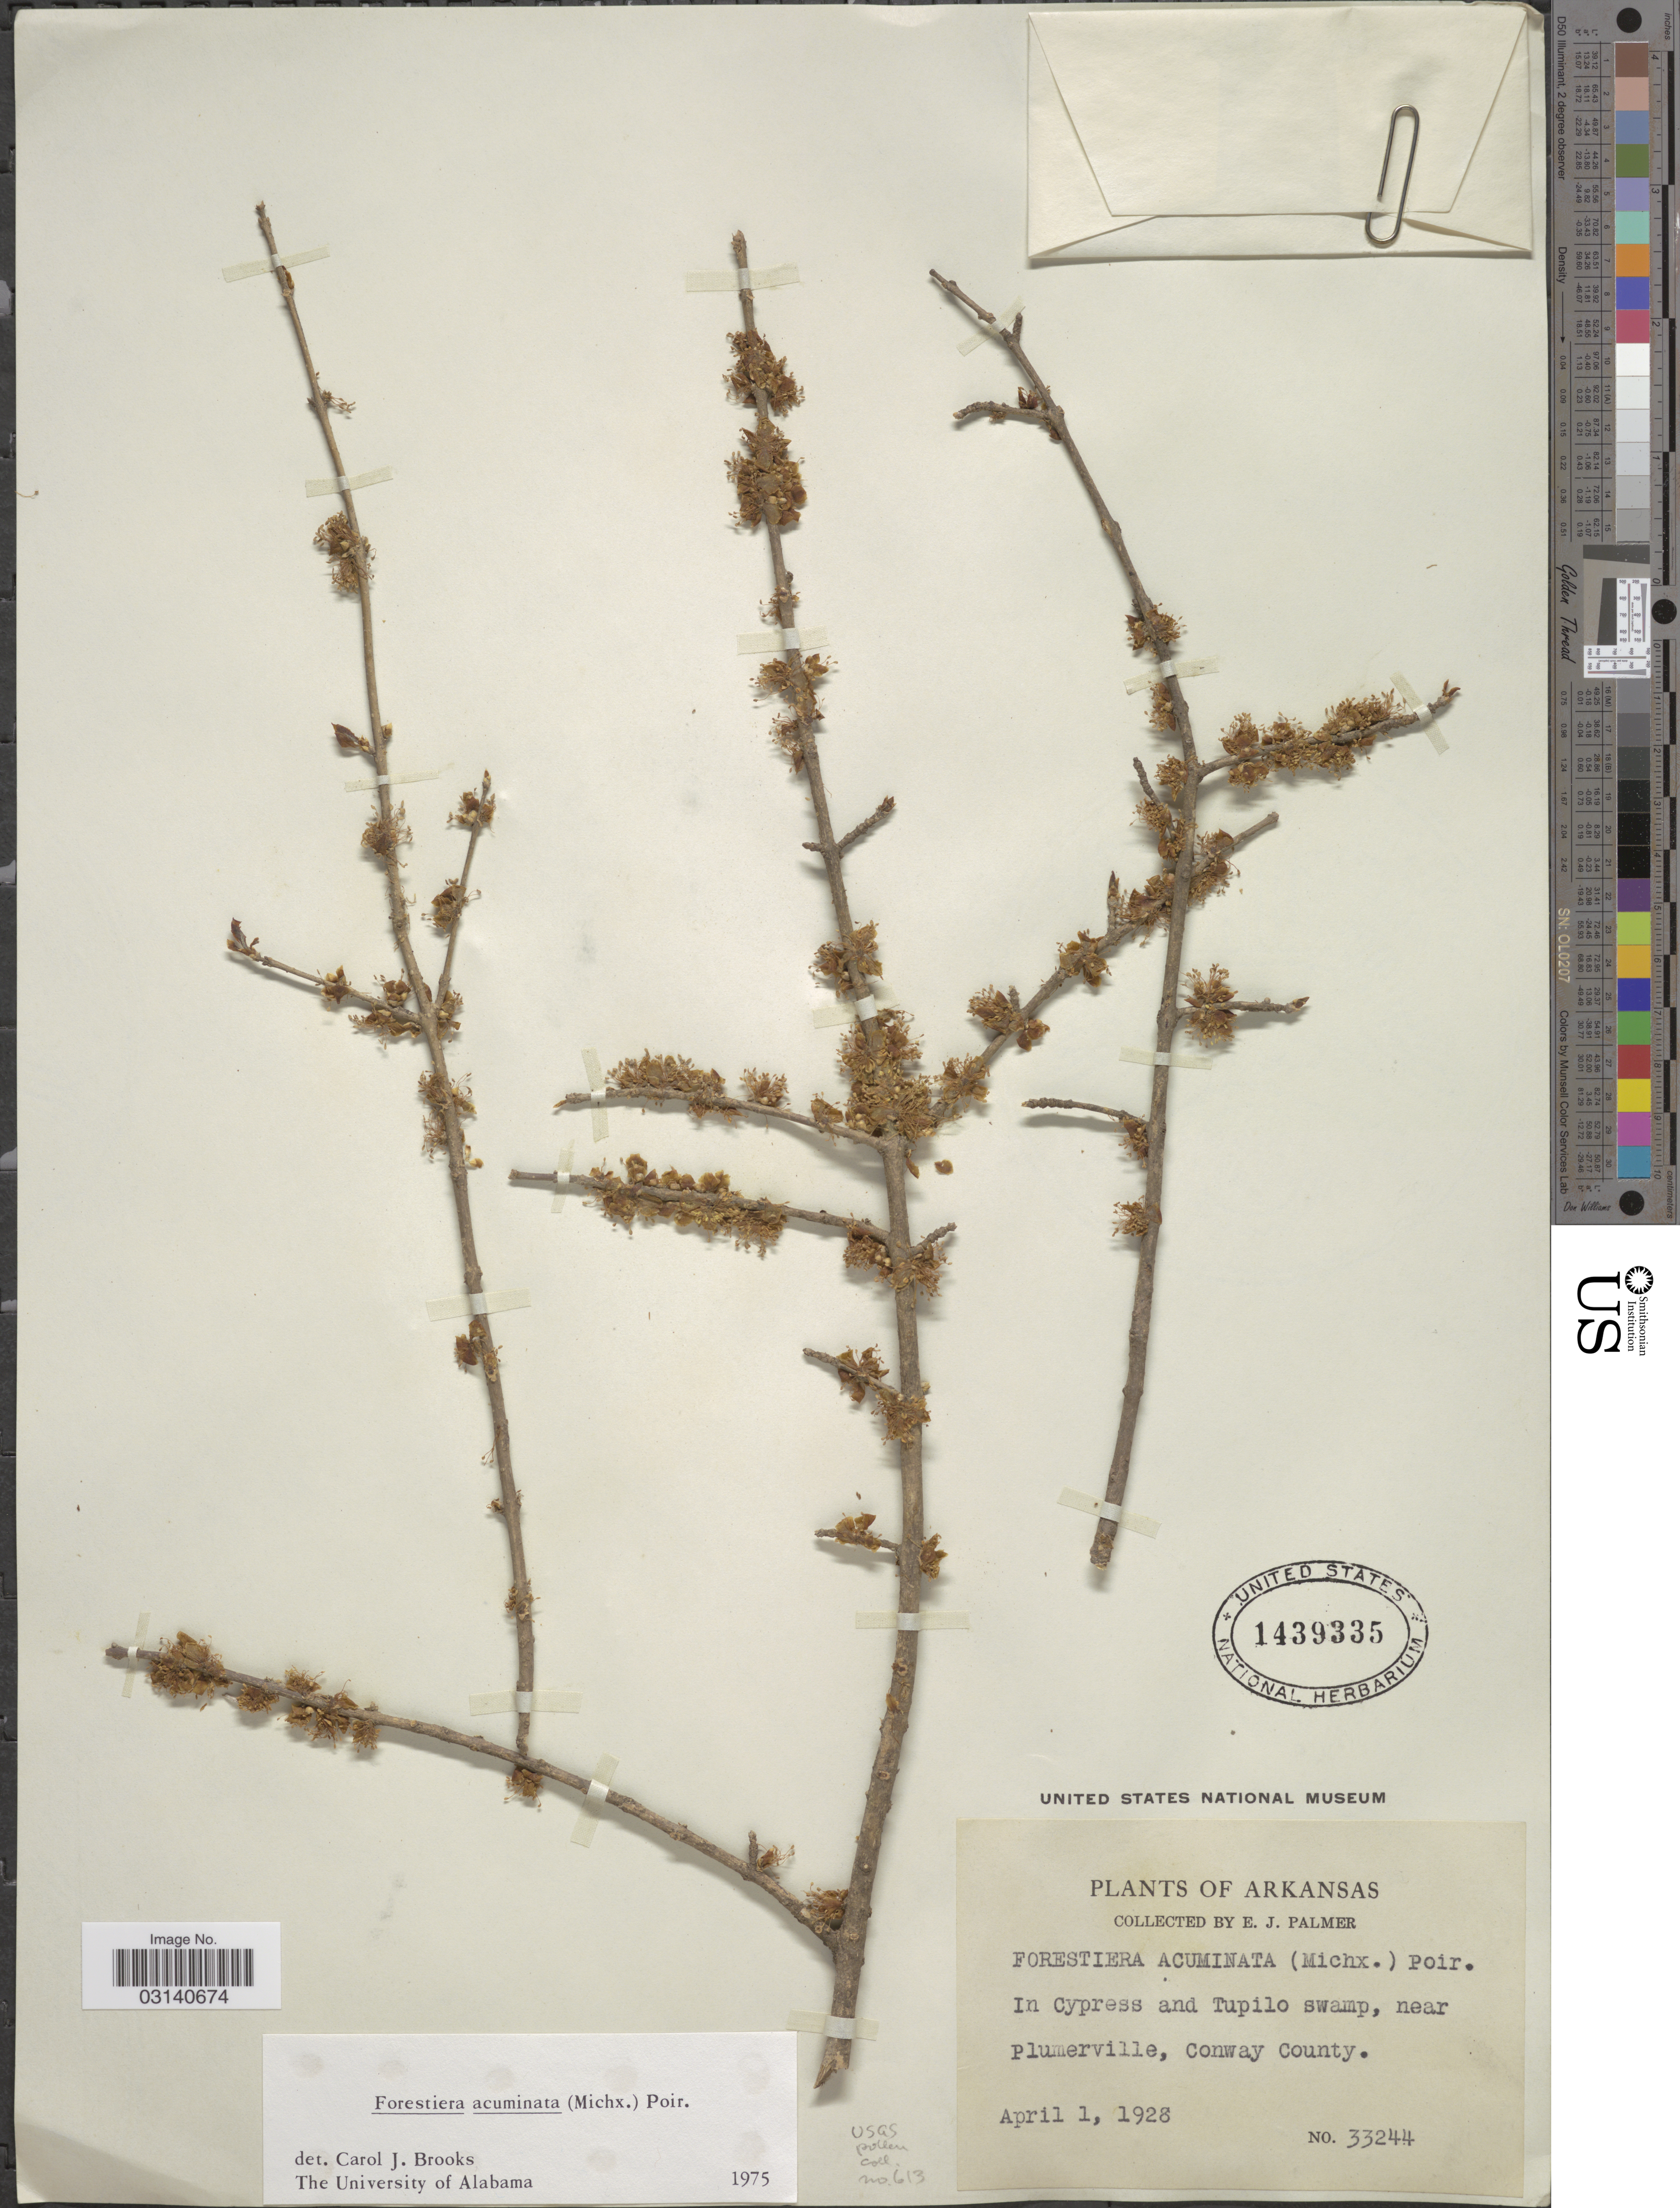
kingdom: Plantae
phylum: Tracheophyta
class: Magnoliopsida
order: Lamiales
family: Oleaceae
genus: Forestiera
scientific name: Forestiera acuminata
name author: (Michx.) Poir.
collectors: E. J. Palmer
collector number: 33244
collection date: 1928-04-01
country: United States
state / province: Arkansas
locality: In Cypress and Tupilo swamp, near Plumerville, Conway County.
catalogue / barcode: US 1439335